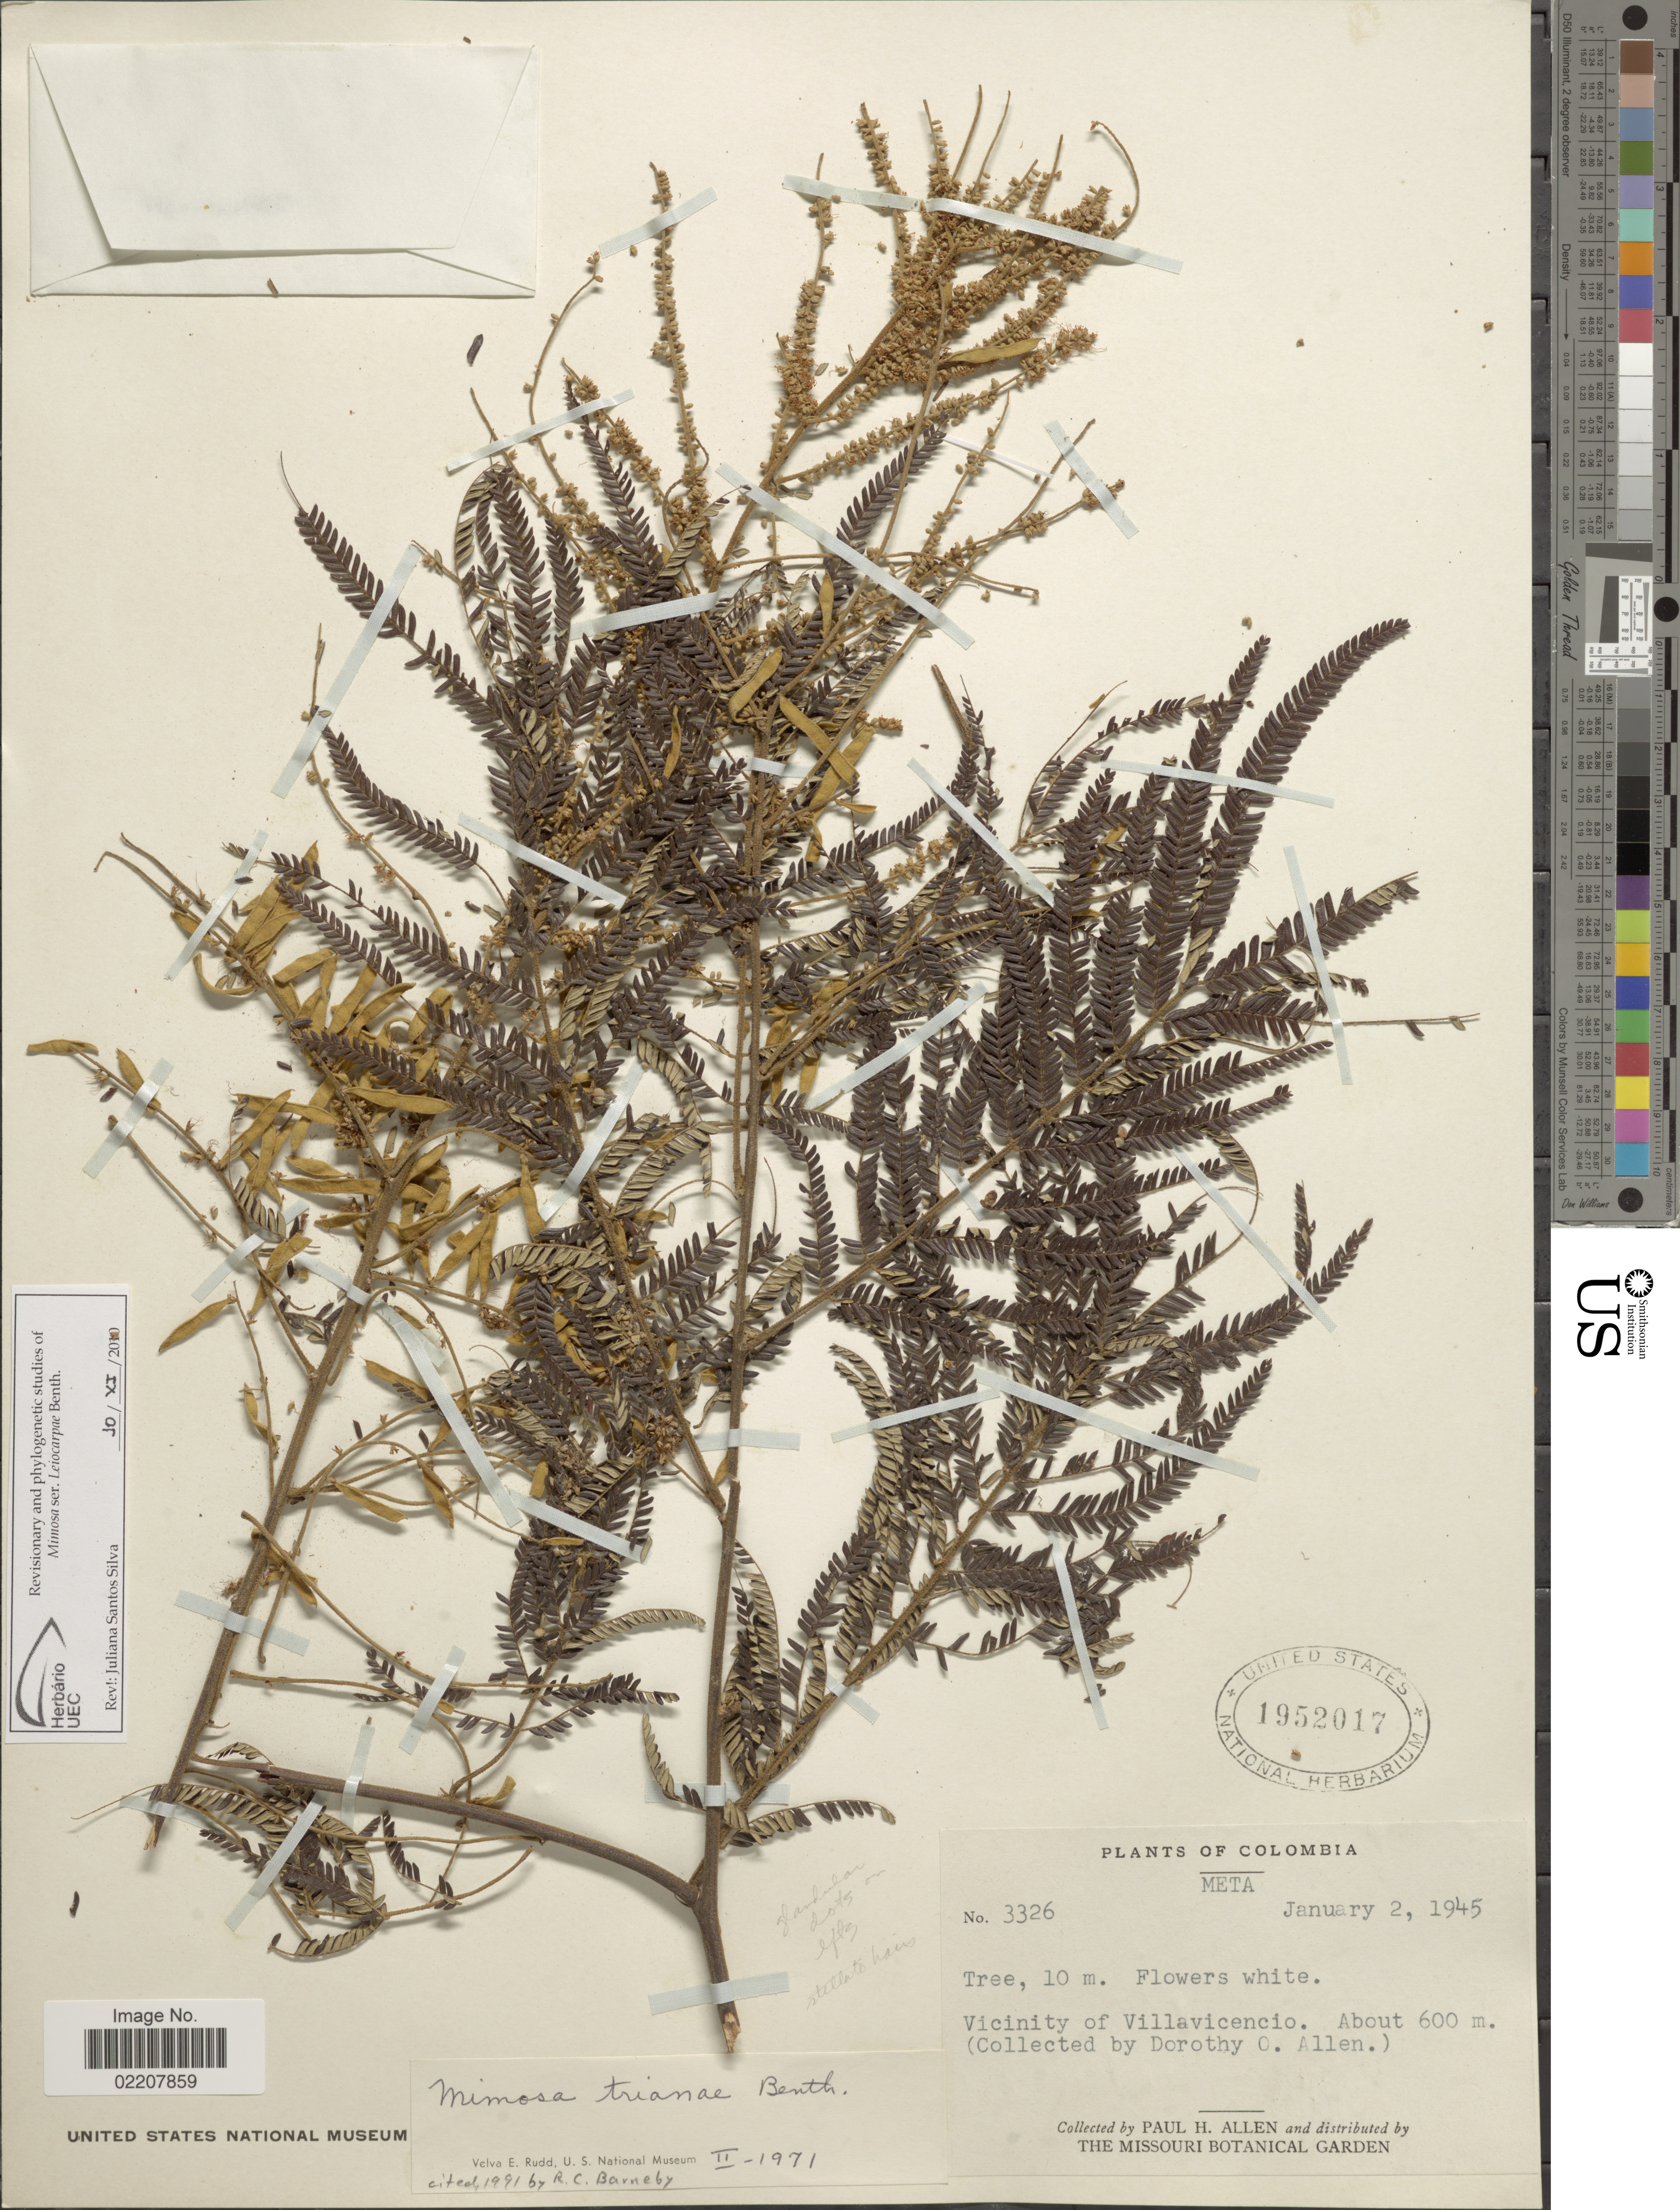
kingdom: Plantae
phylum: Tracheophyta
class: Magnoliopsida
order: Fabales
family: Fabaceae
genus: Mimosa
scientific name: Mimosa trianae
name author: Benth.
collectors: D. O. Allen & P. H. Allen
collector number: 3326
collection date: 1945-01-02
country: Colombia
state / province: Meta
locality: Vicinity of Villavicencio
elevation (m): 600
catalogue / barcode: US 1952017